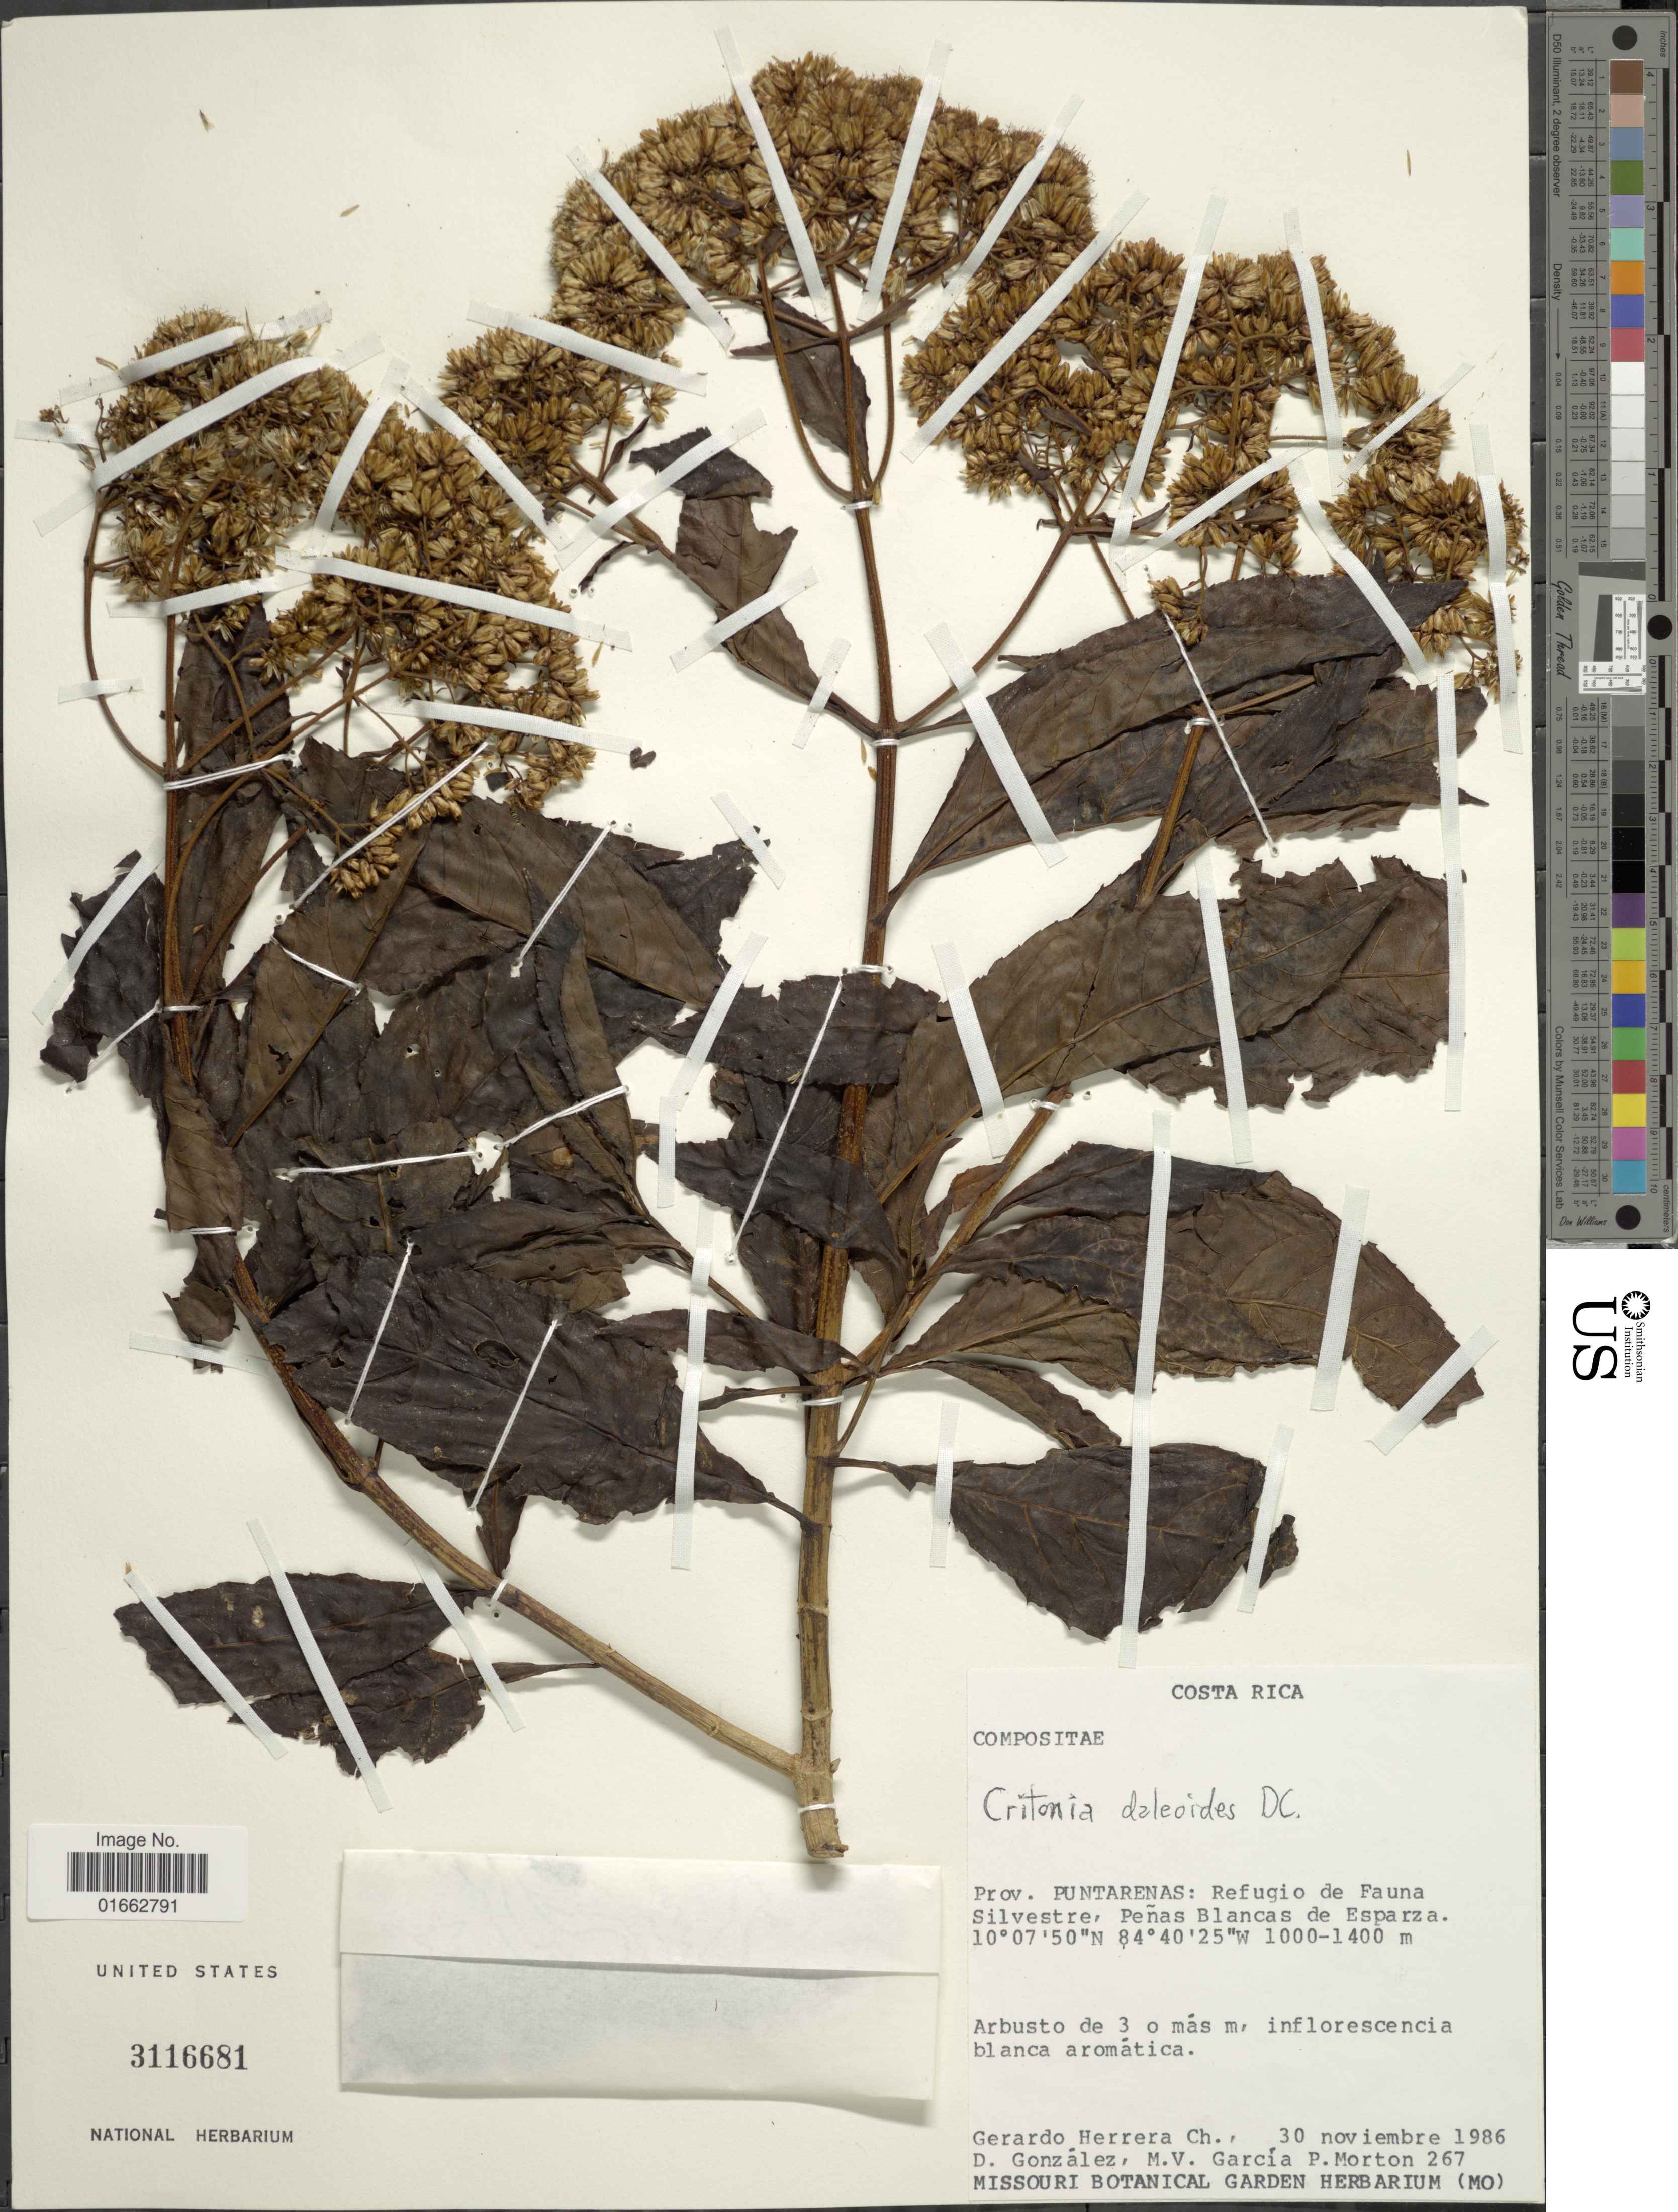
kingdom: Plantae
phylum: Tracheophyta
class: Magnoliopsida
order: Asterales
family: Asteraceae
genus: Critonia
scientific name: Critonia daleoides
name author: DC.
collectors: G. Herrera Ch., D. Gonzalez, M. V. Garcia & P. Morton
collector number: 267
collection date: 1986-11-30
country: Costa Rica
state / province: Puntarenas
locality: Refugio de Fauna Silvestre, Peñas Blancas de Esparza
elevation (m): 1000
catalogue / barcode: US 3116681